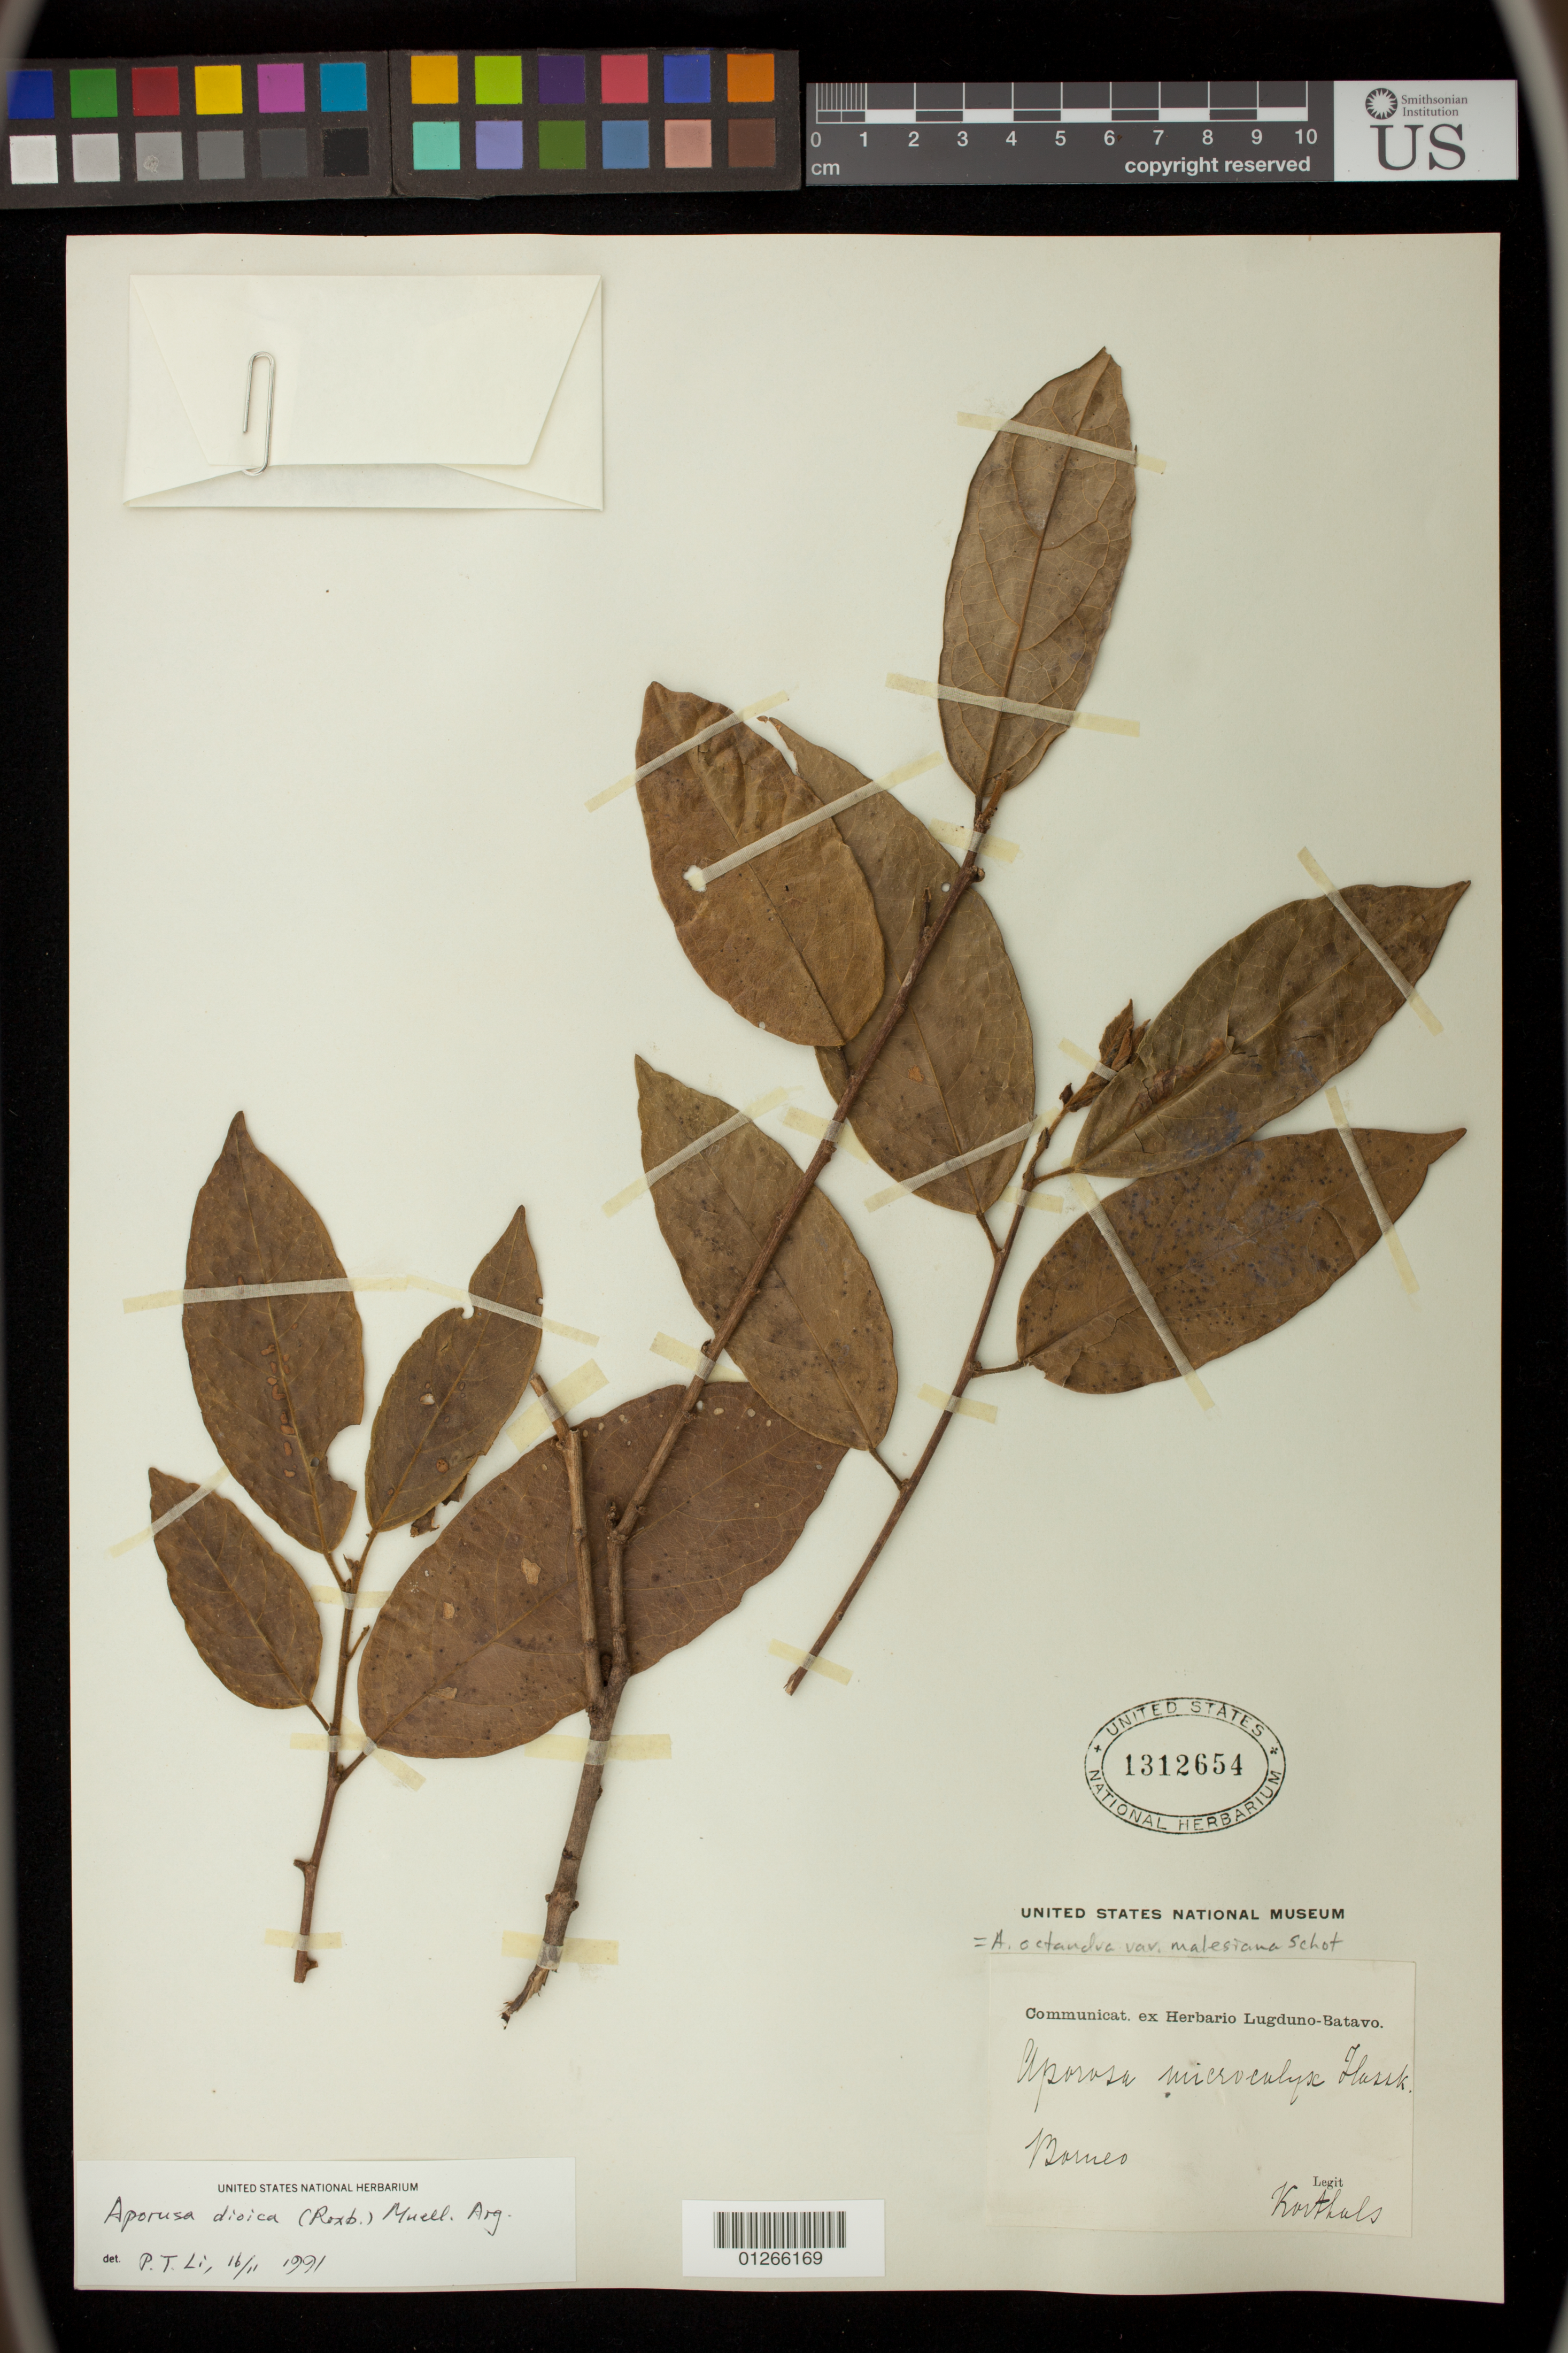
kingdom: Plantae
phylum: Tracheophyta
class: Magnoliopsida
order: Malpighiales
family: Phyllanthaceae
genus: Aporosa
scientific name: Aporosa octandra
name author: (Buch.-Ham. & D. Don) Vickery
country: Indonesia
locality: Borneo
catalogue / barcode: US 1312654